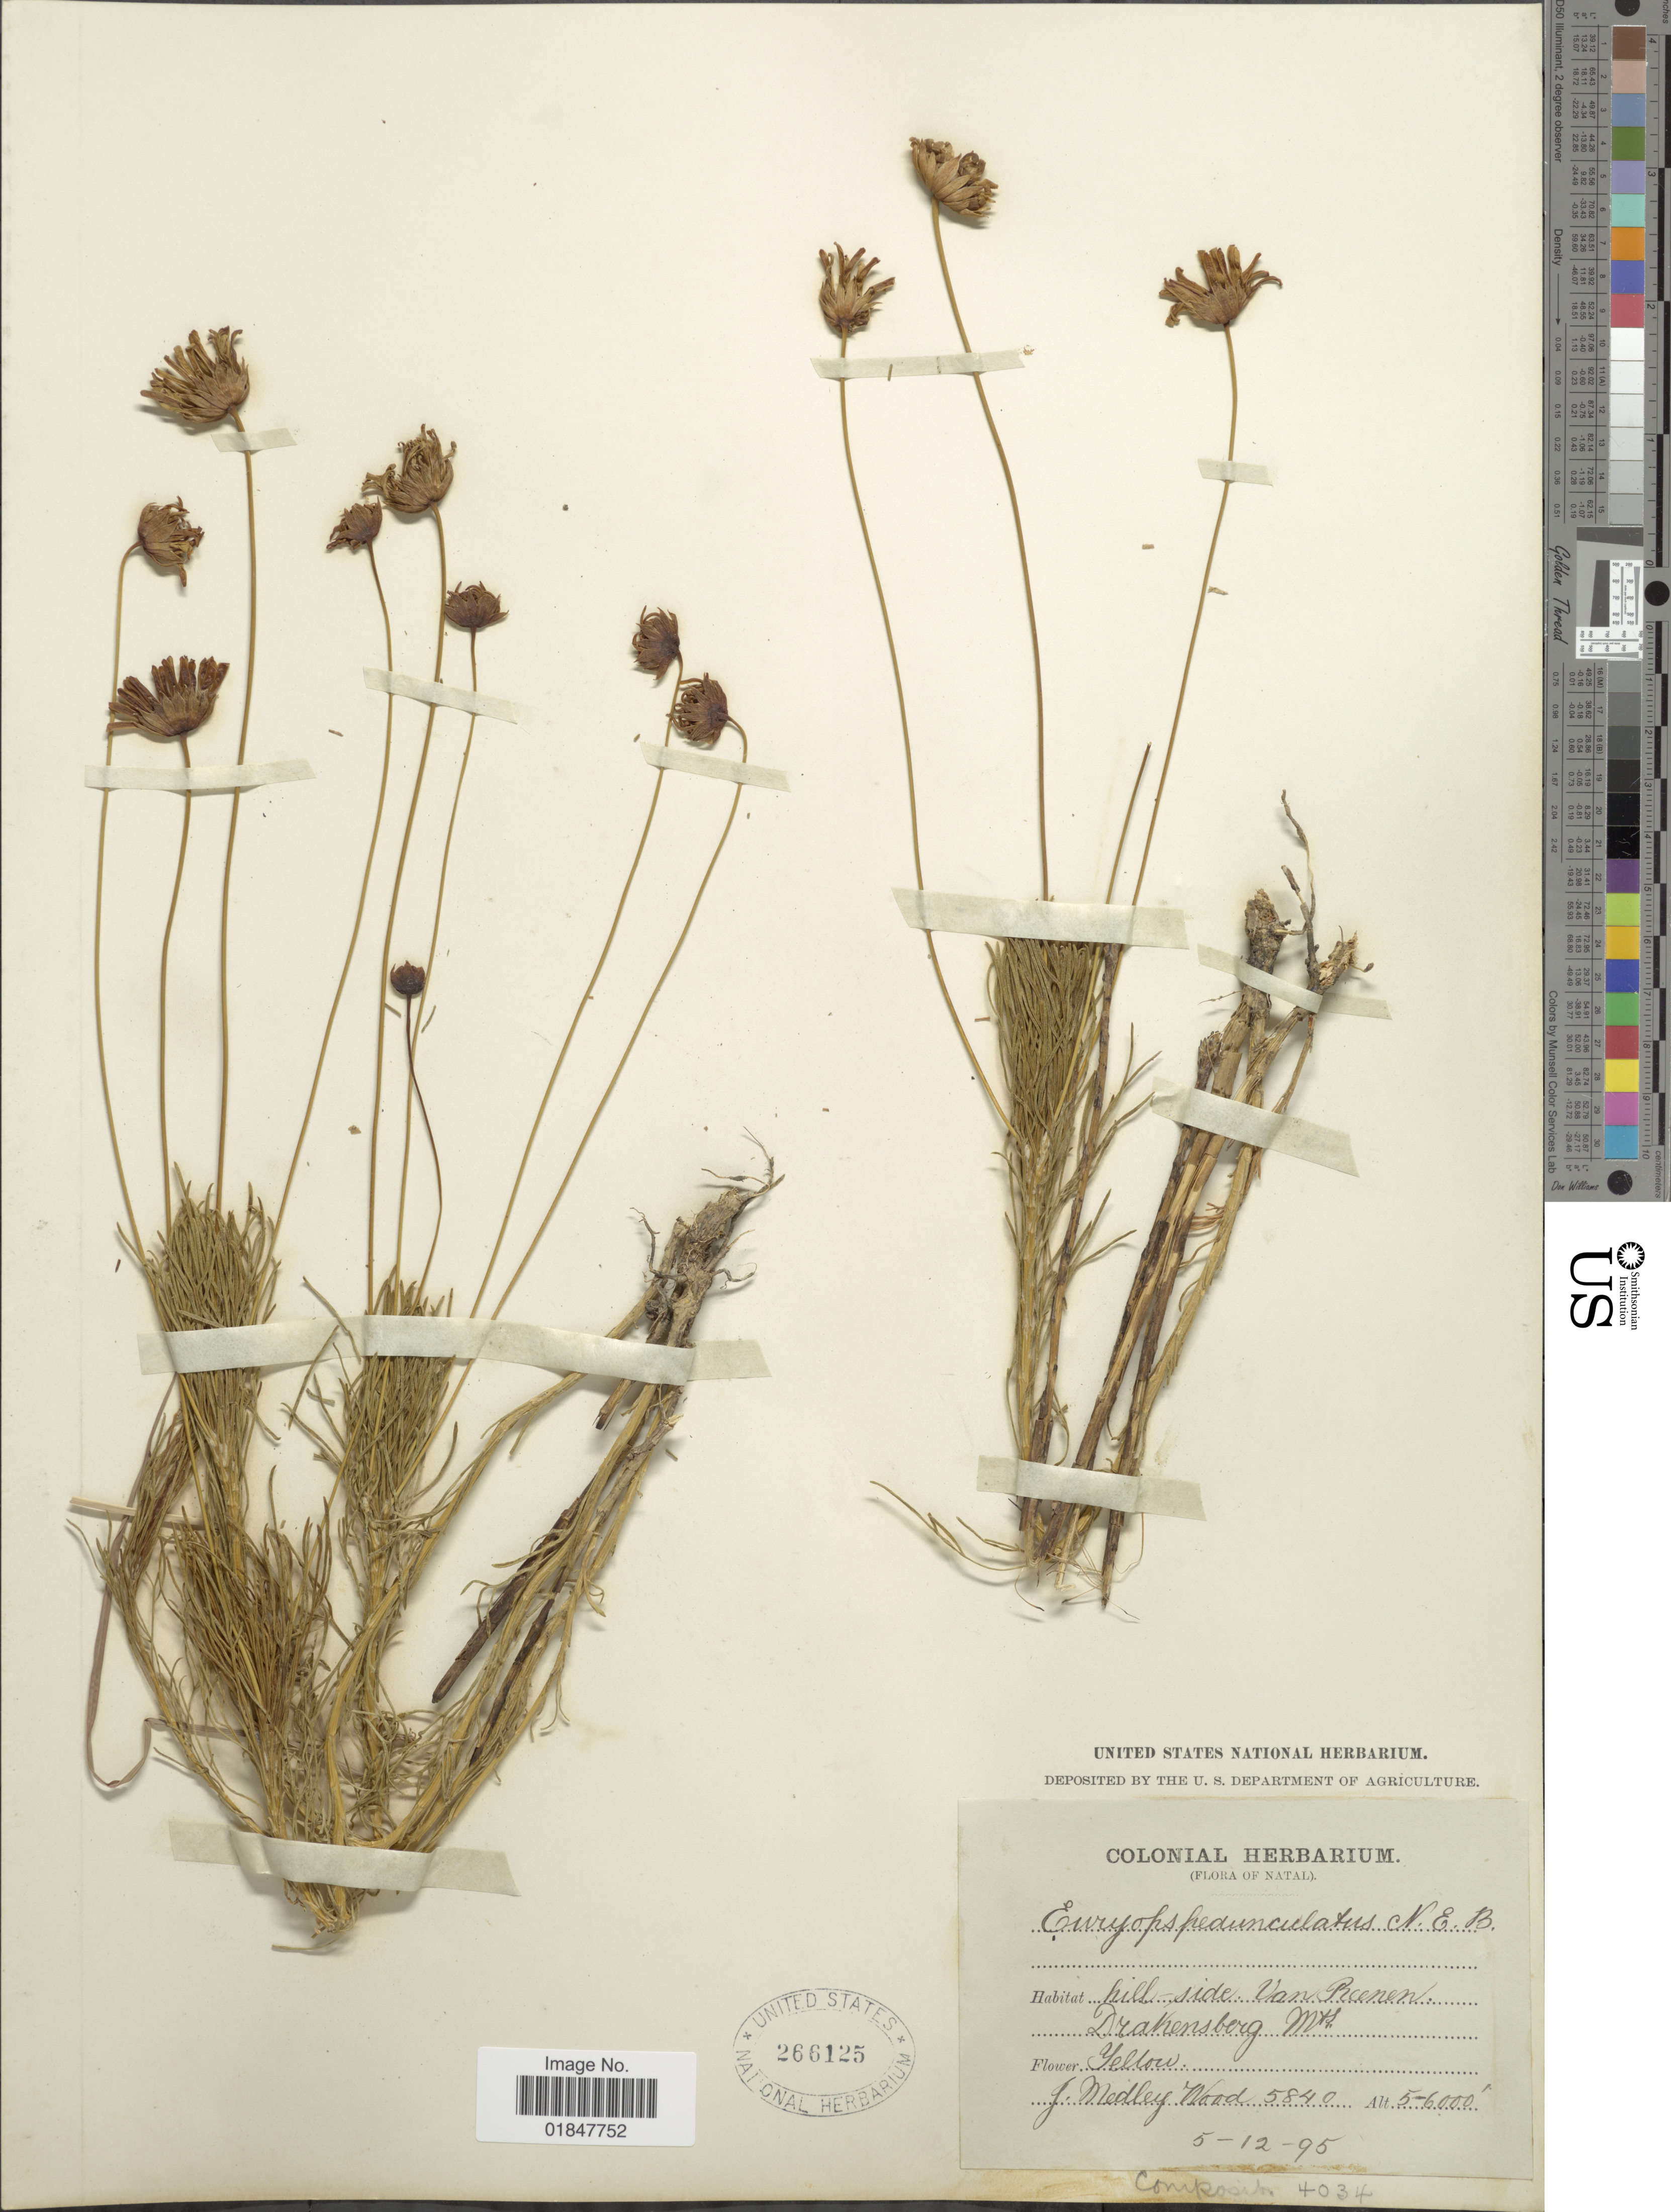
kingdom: Plantae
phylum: Tracheophyta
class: Magnoliopsida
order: Asterales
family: Asteraceae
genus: Euryops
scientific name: Euryops pedunculatus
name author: N.E. Br.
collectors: J. M. Wood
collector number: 5840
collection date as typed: Transcribed d/m/y: 5/12/95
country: South Africa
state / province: KwaZulu-Natal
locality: Hillside Van Reenen, Drakensberg Mts.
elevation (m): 1524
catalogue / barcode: US 266125